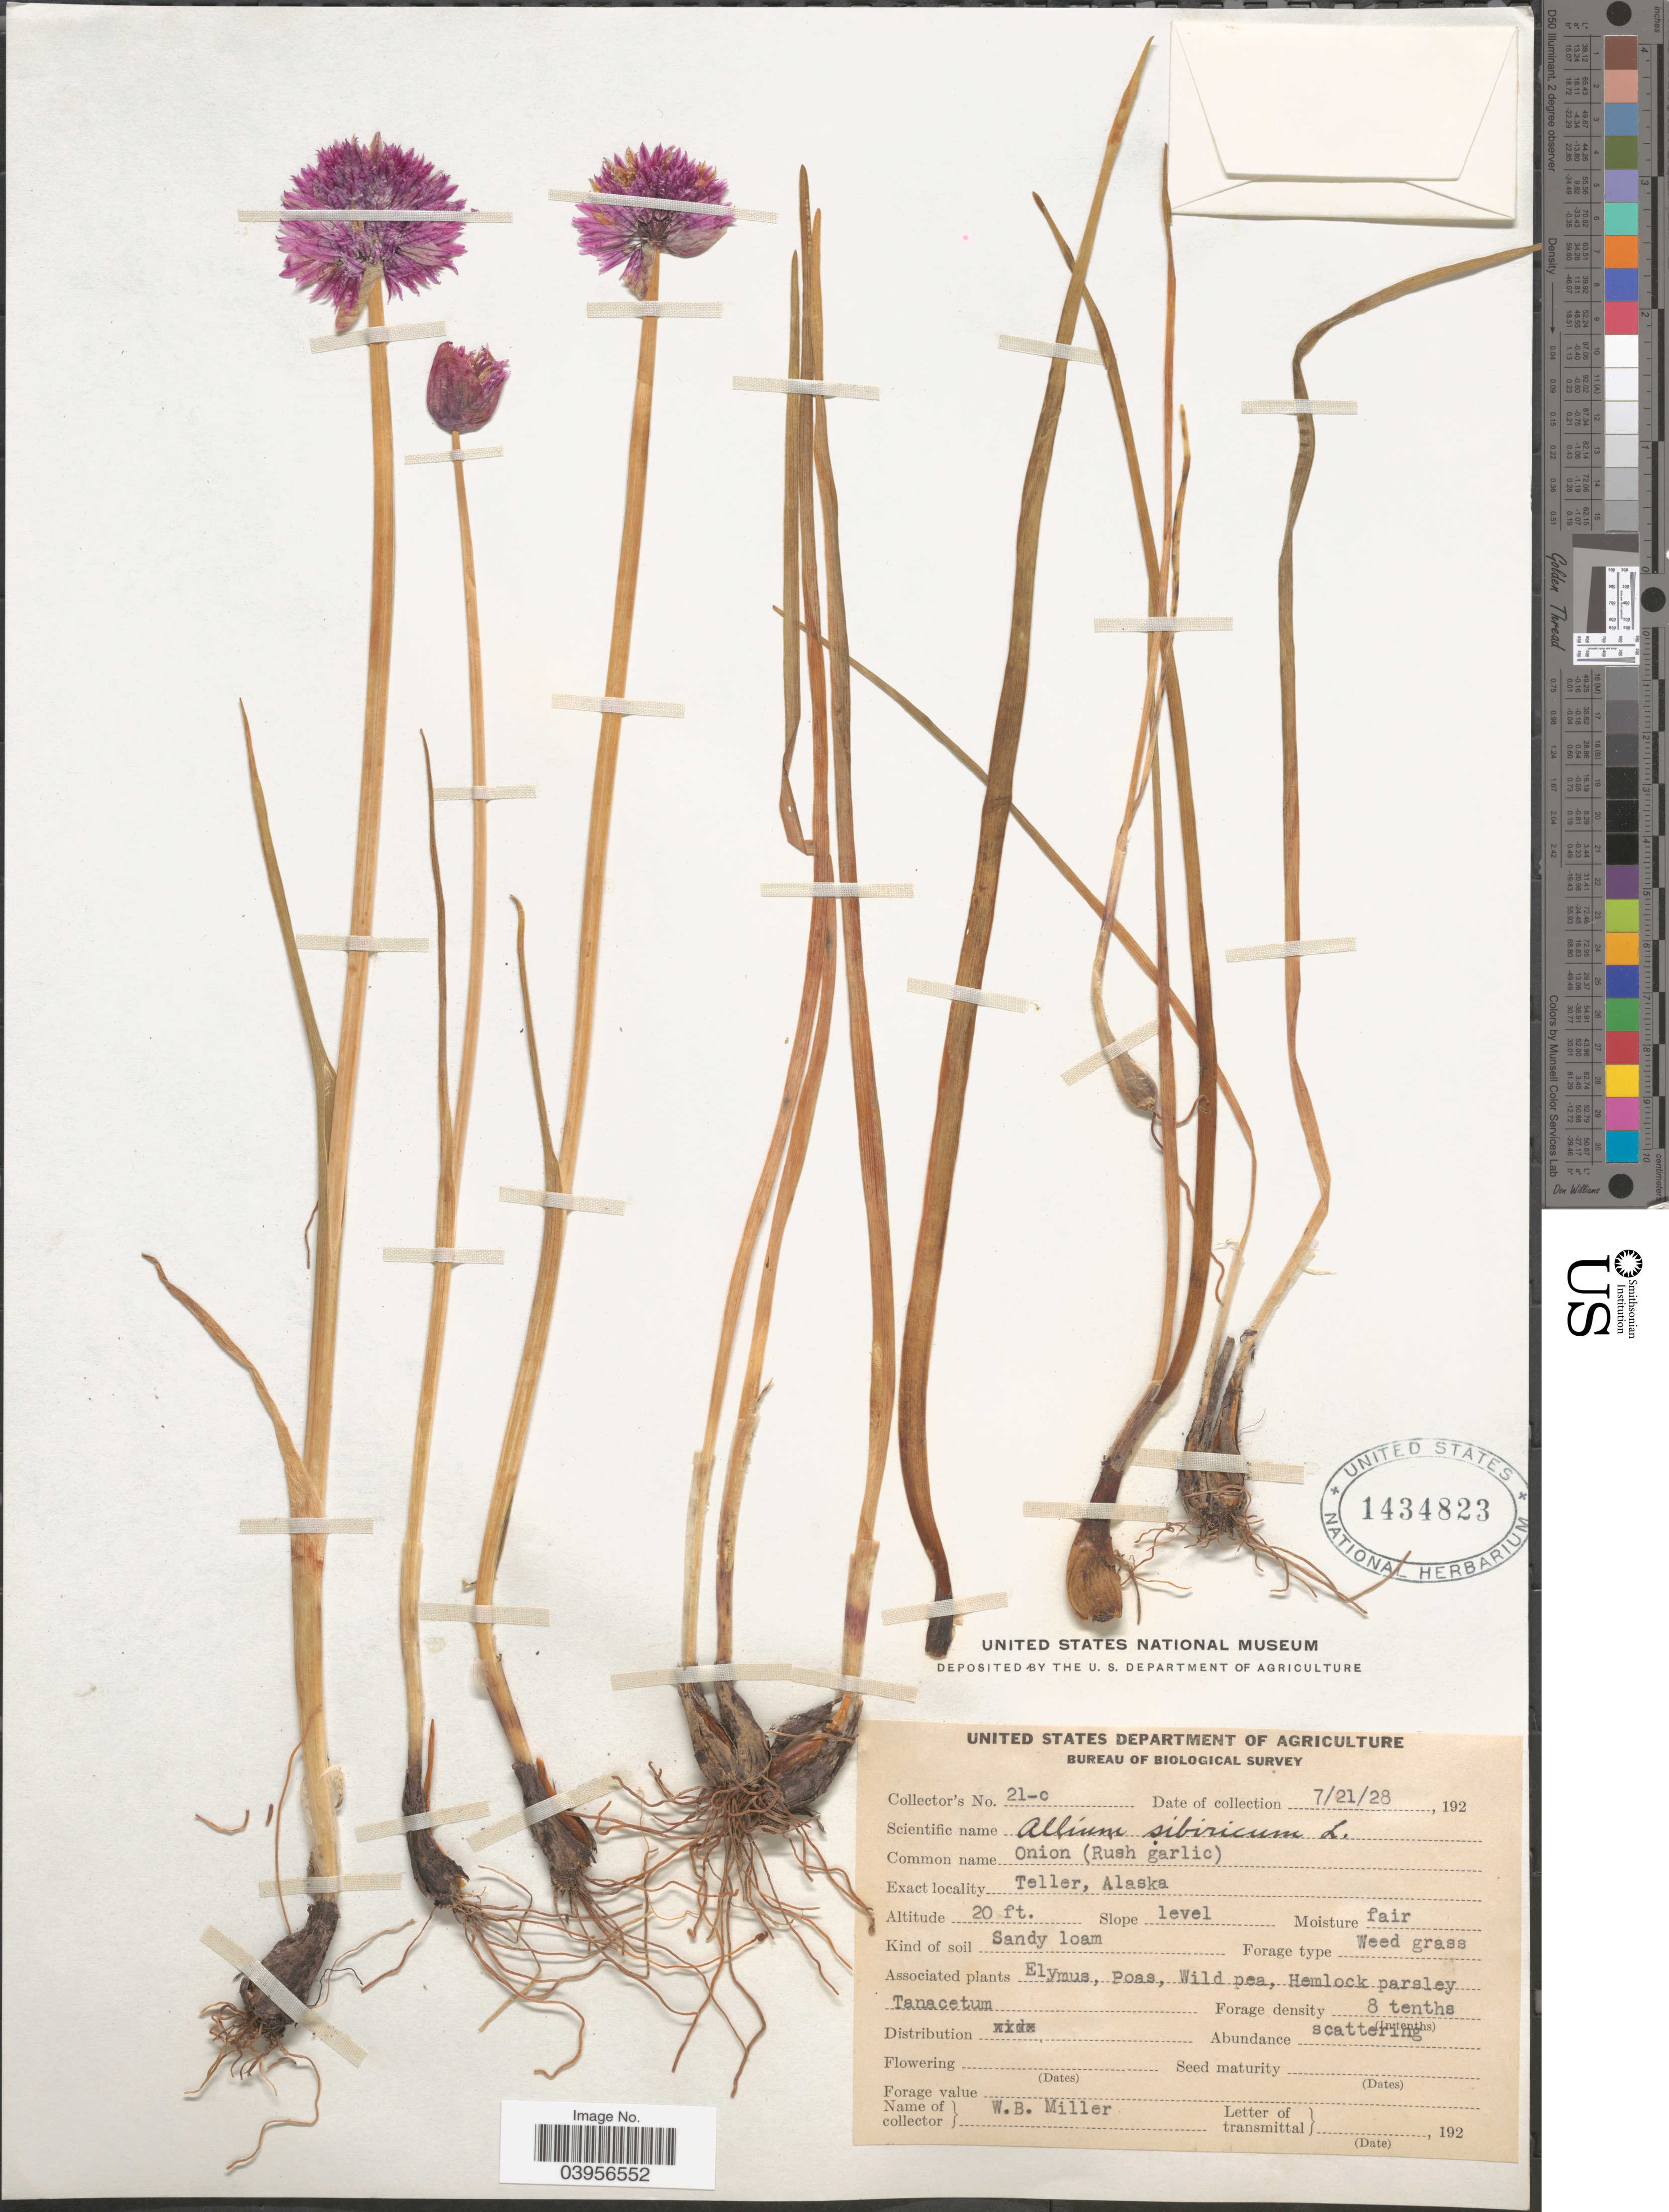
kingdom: Plantae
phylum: Tracheophyta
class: Liliopsida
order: Asparagales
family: Amaryllidaceae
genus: Allium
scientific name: Allium schoenoprasum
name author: L.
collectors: W. Miller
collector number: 21-c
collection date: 1928-07-21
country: United States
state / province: Alaska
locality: Teller.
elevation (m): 6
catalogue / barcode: US 1434823